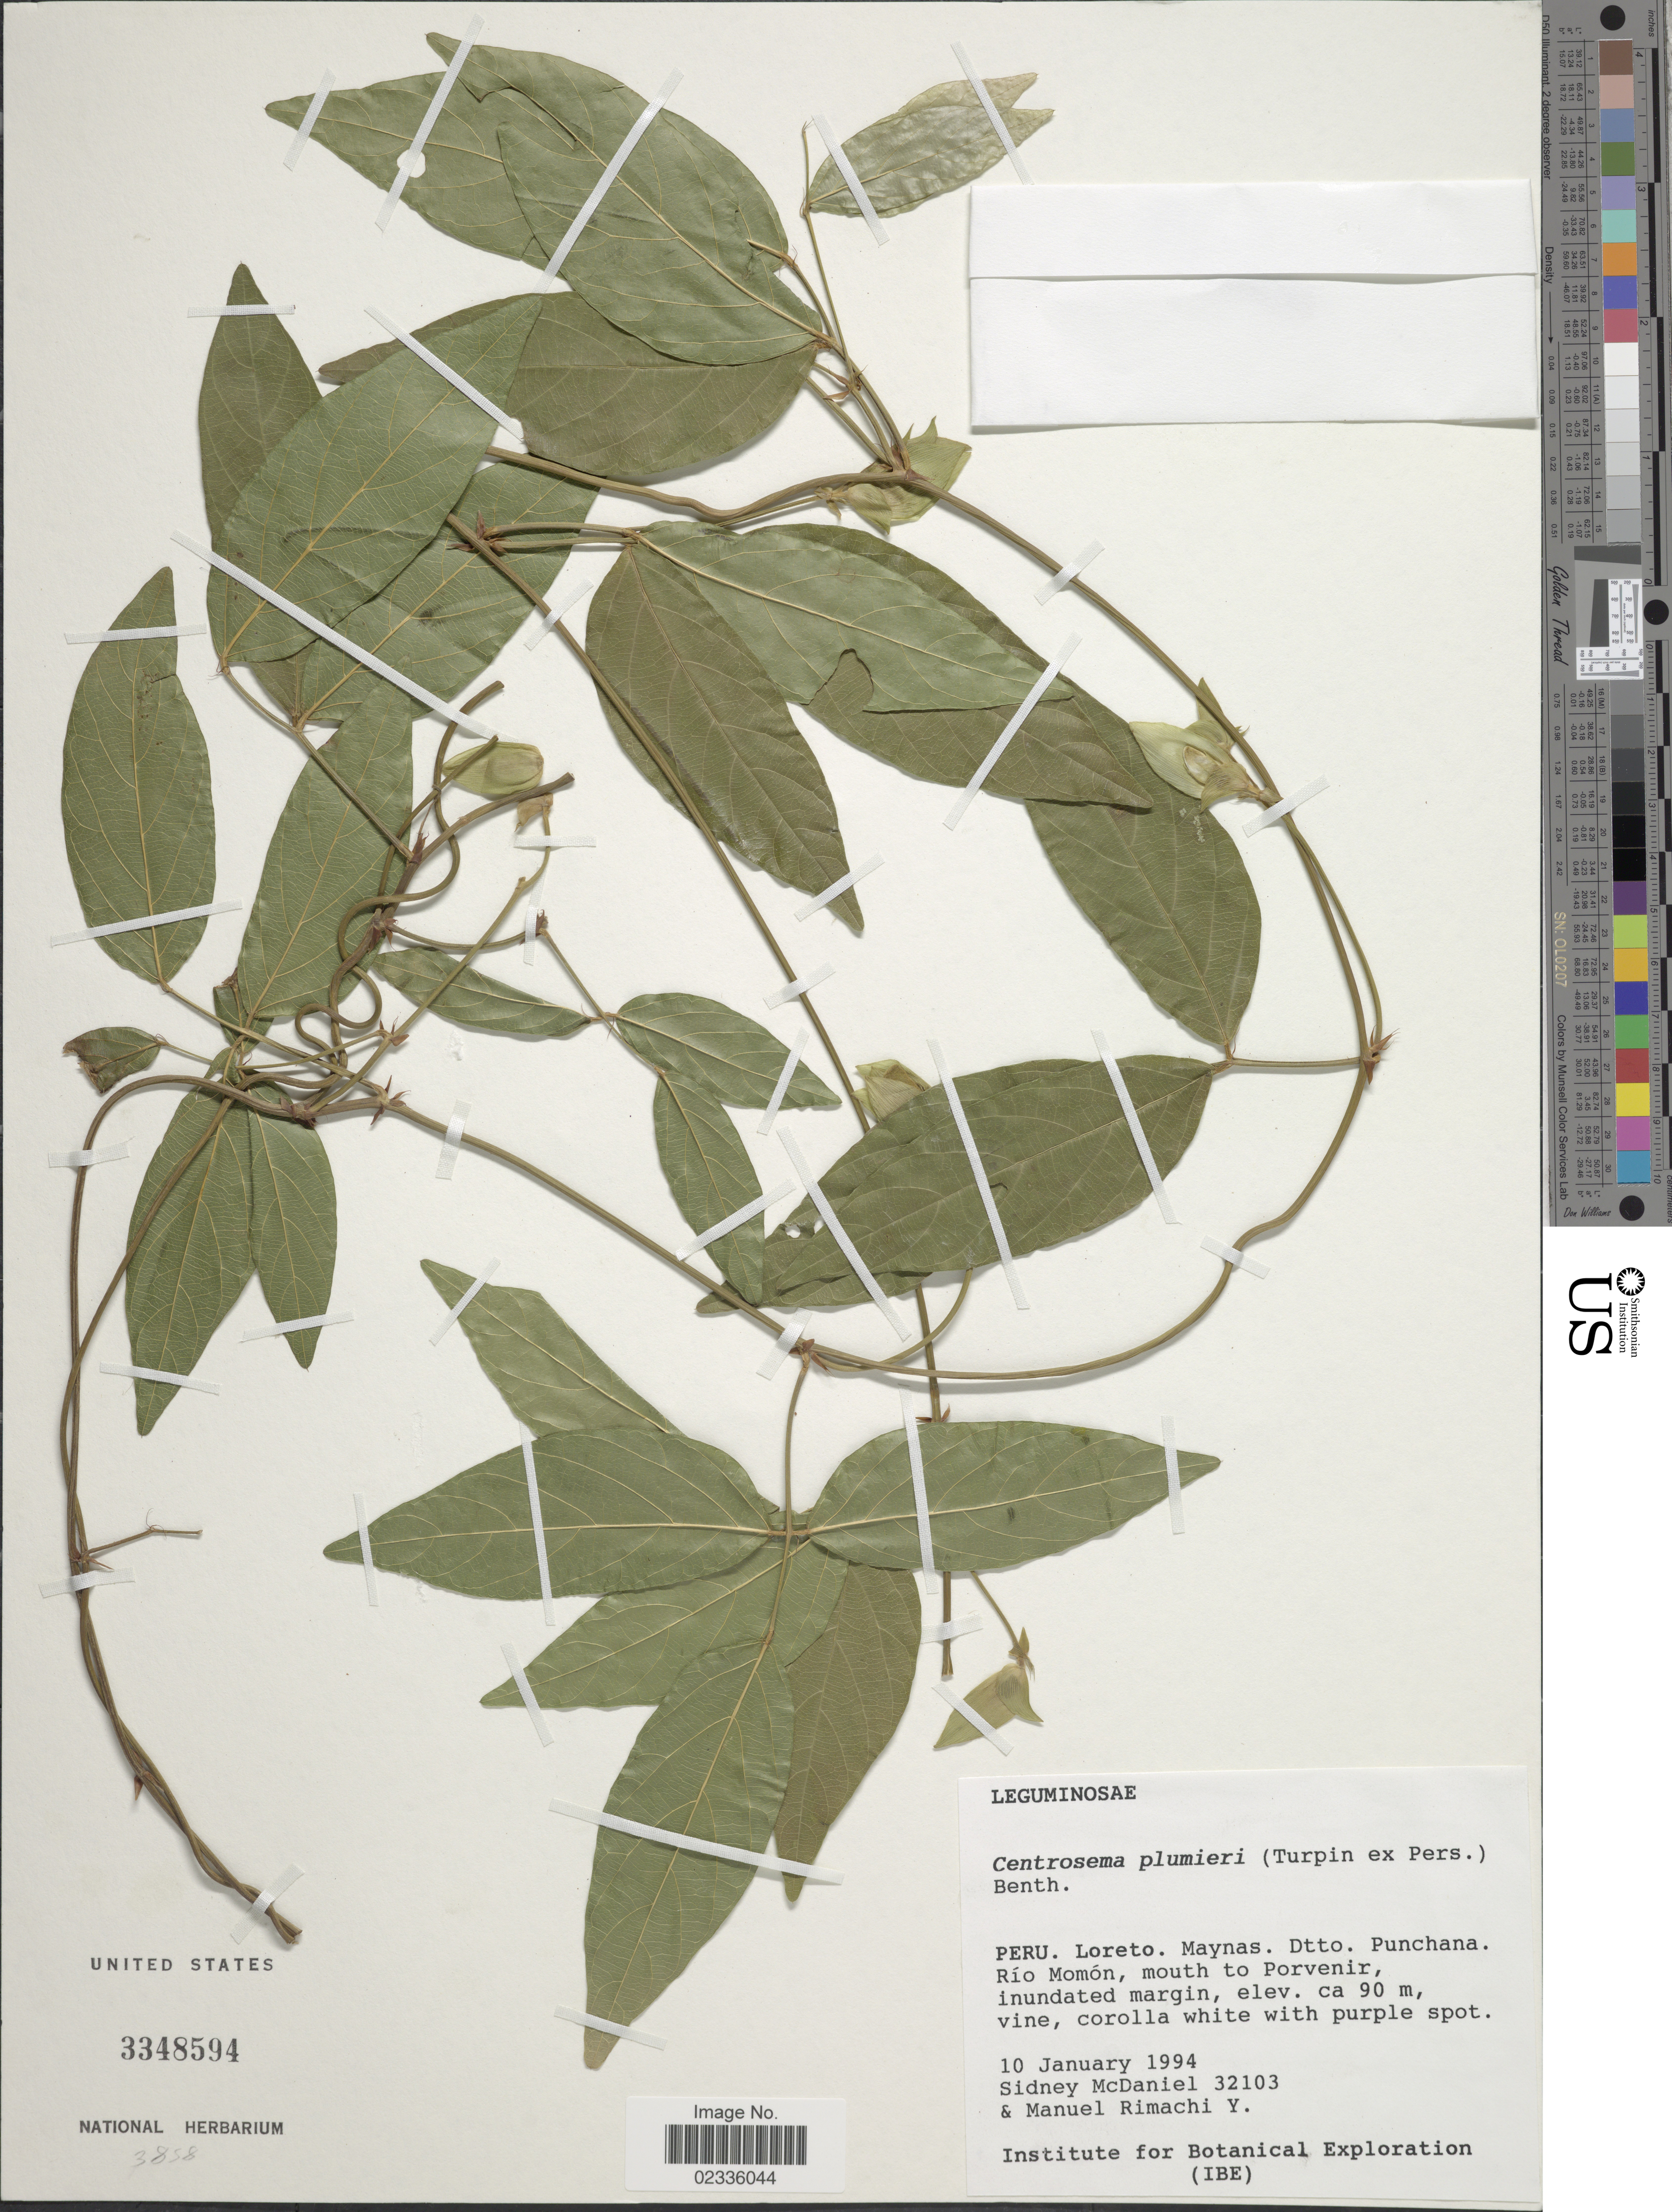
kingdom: Plantae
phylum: Tracheophyta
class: Magnoliopsida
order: Fabales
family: Fabaceae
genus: Centrosema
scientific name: Centrosema plumieri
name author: (Turpin ex Pers.) Benth.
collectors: S. McDaniel & M. Rimachi Y.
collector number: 32103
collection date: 1994-01-10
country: Peru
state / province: Loreto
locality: Maynas. Dtto. Punchana. Río Momón, mouth to Porvenir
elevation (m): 90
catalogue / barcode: US 3348594